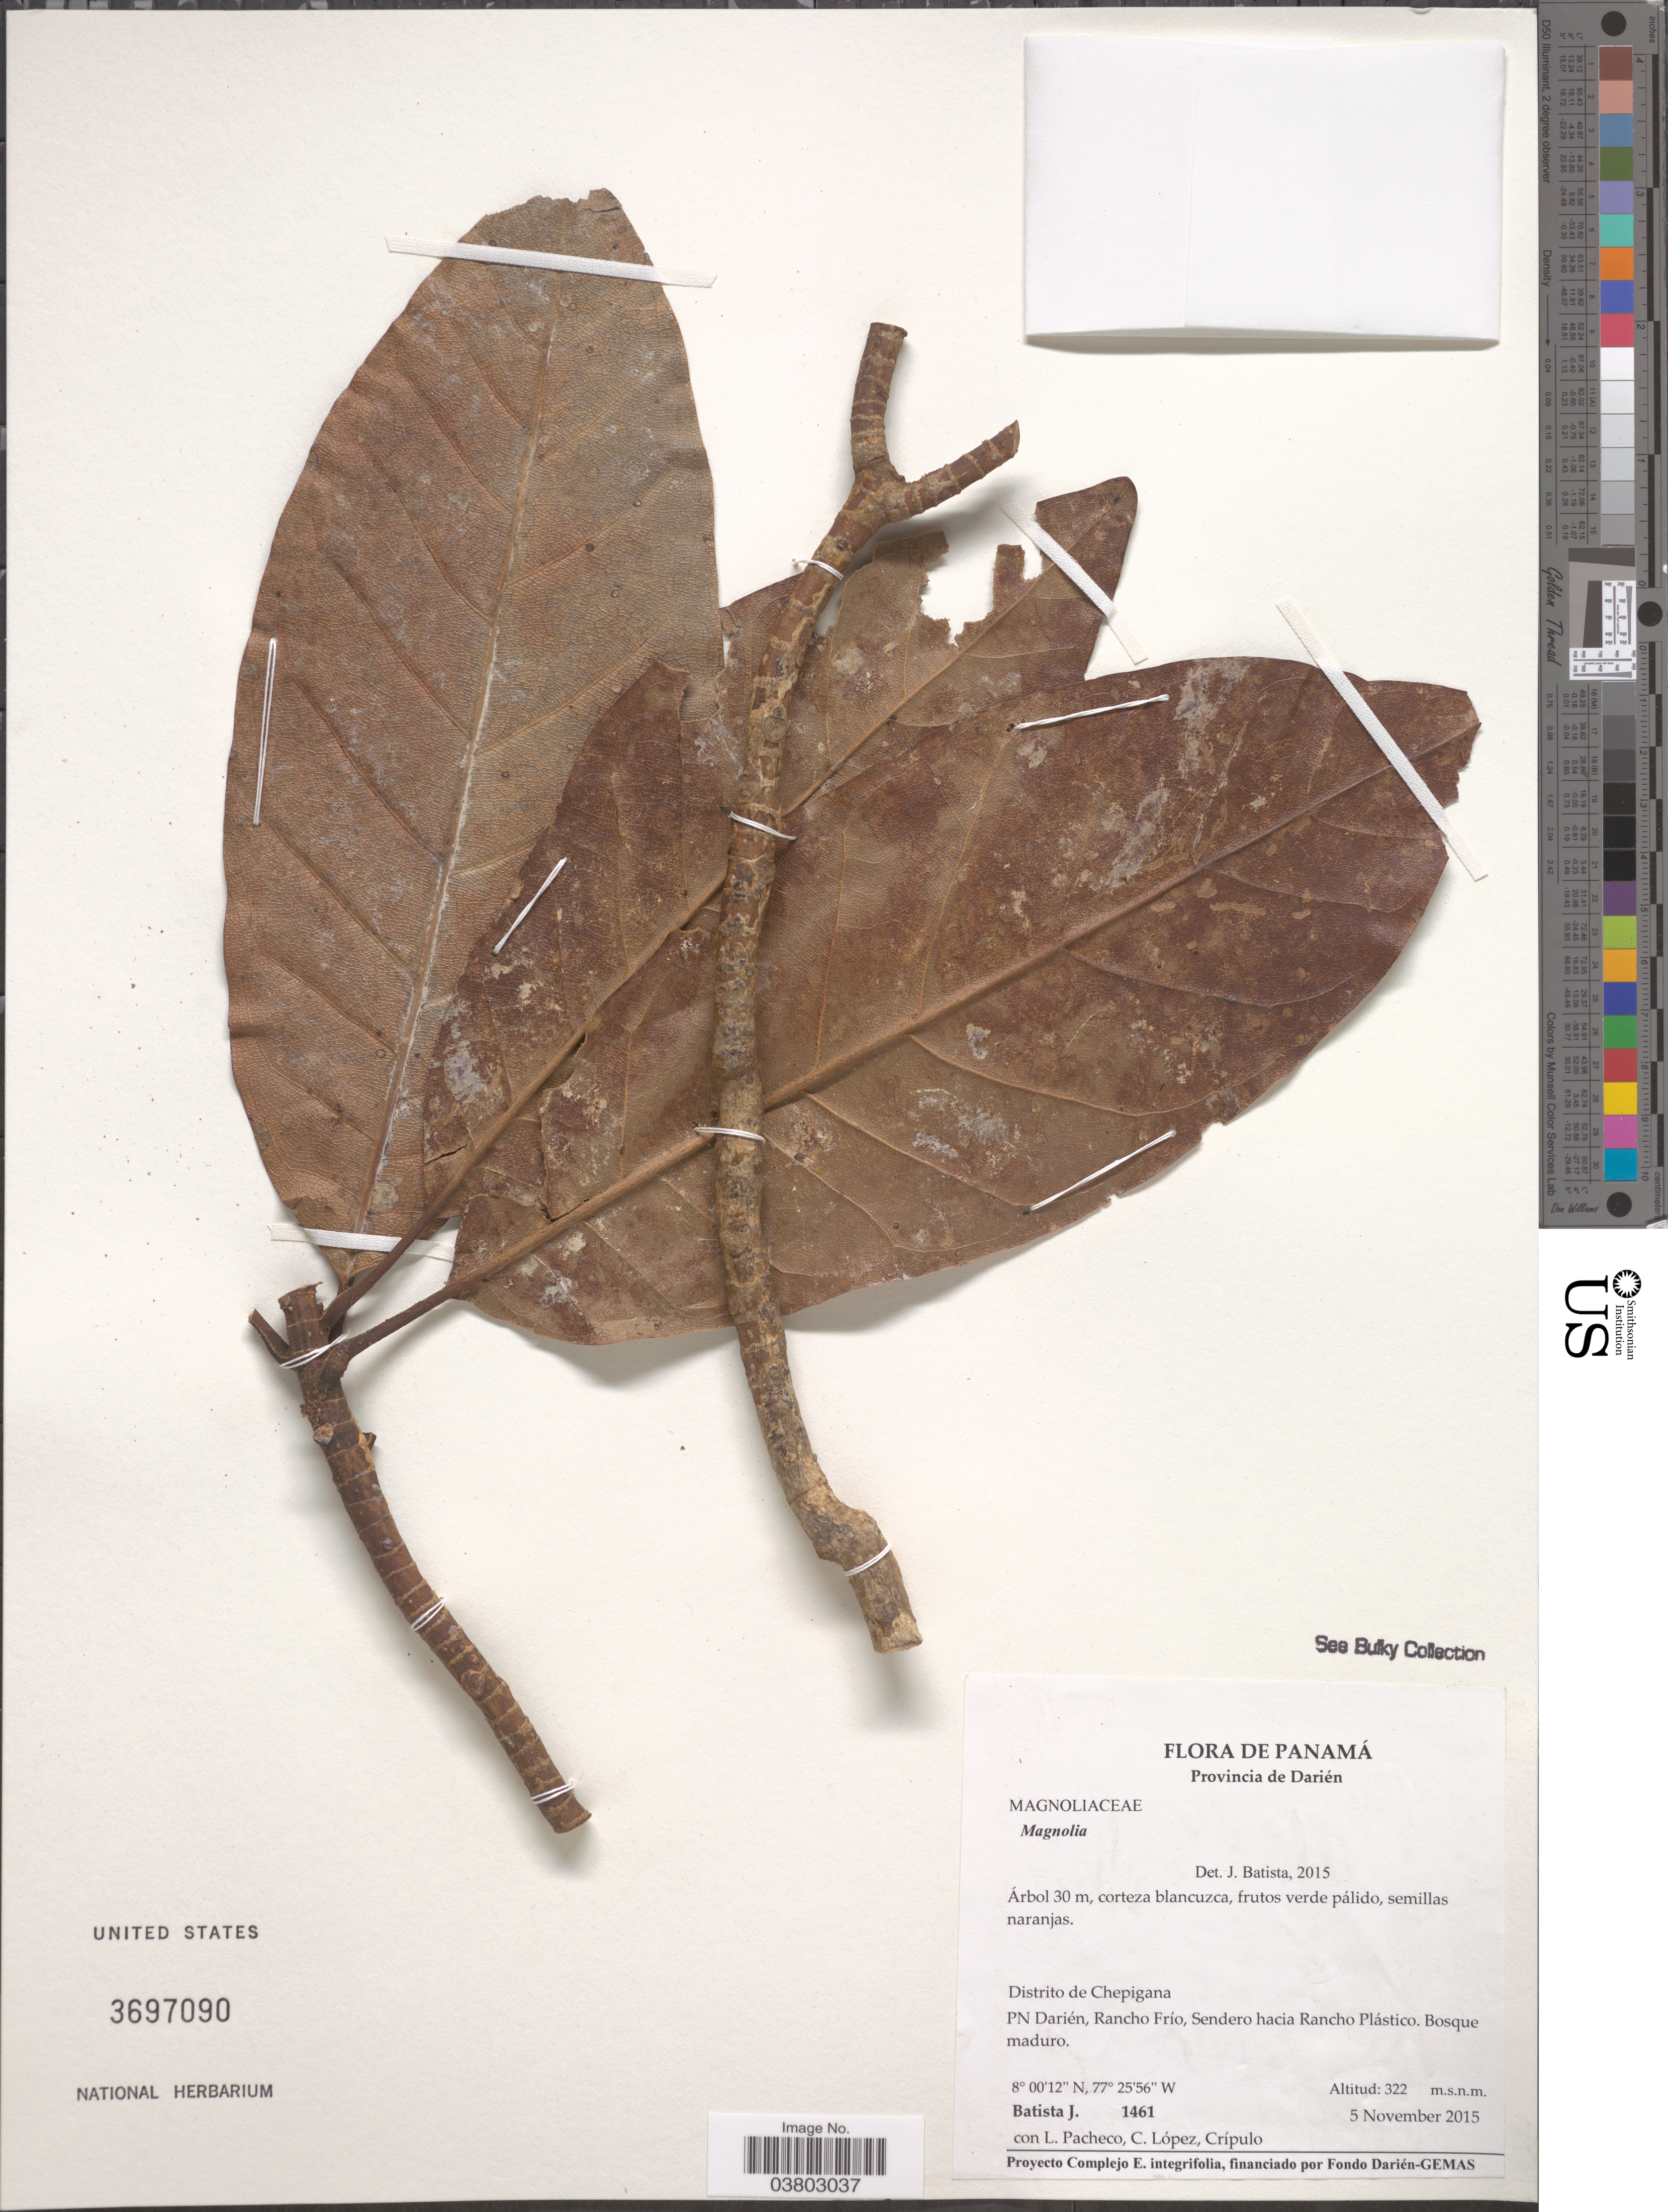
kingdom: Plantae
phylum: Tracheophyta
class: Magnoliopsida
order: Magnoliales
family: Magnoliaceae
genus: Magnolia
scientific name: Magnolia sp.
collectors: J. Batista, L. Pacheco, C. Lopez & Crípulo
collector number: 1461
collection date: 2015-11-05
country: Panama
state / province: Darien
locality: Distrito de Chepigana. PN Darién, Rancho Frío, Sendero hacia Rancho Plástico.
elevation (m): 322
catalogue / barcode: US 3697090